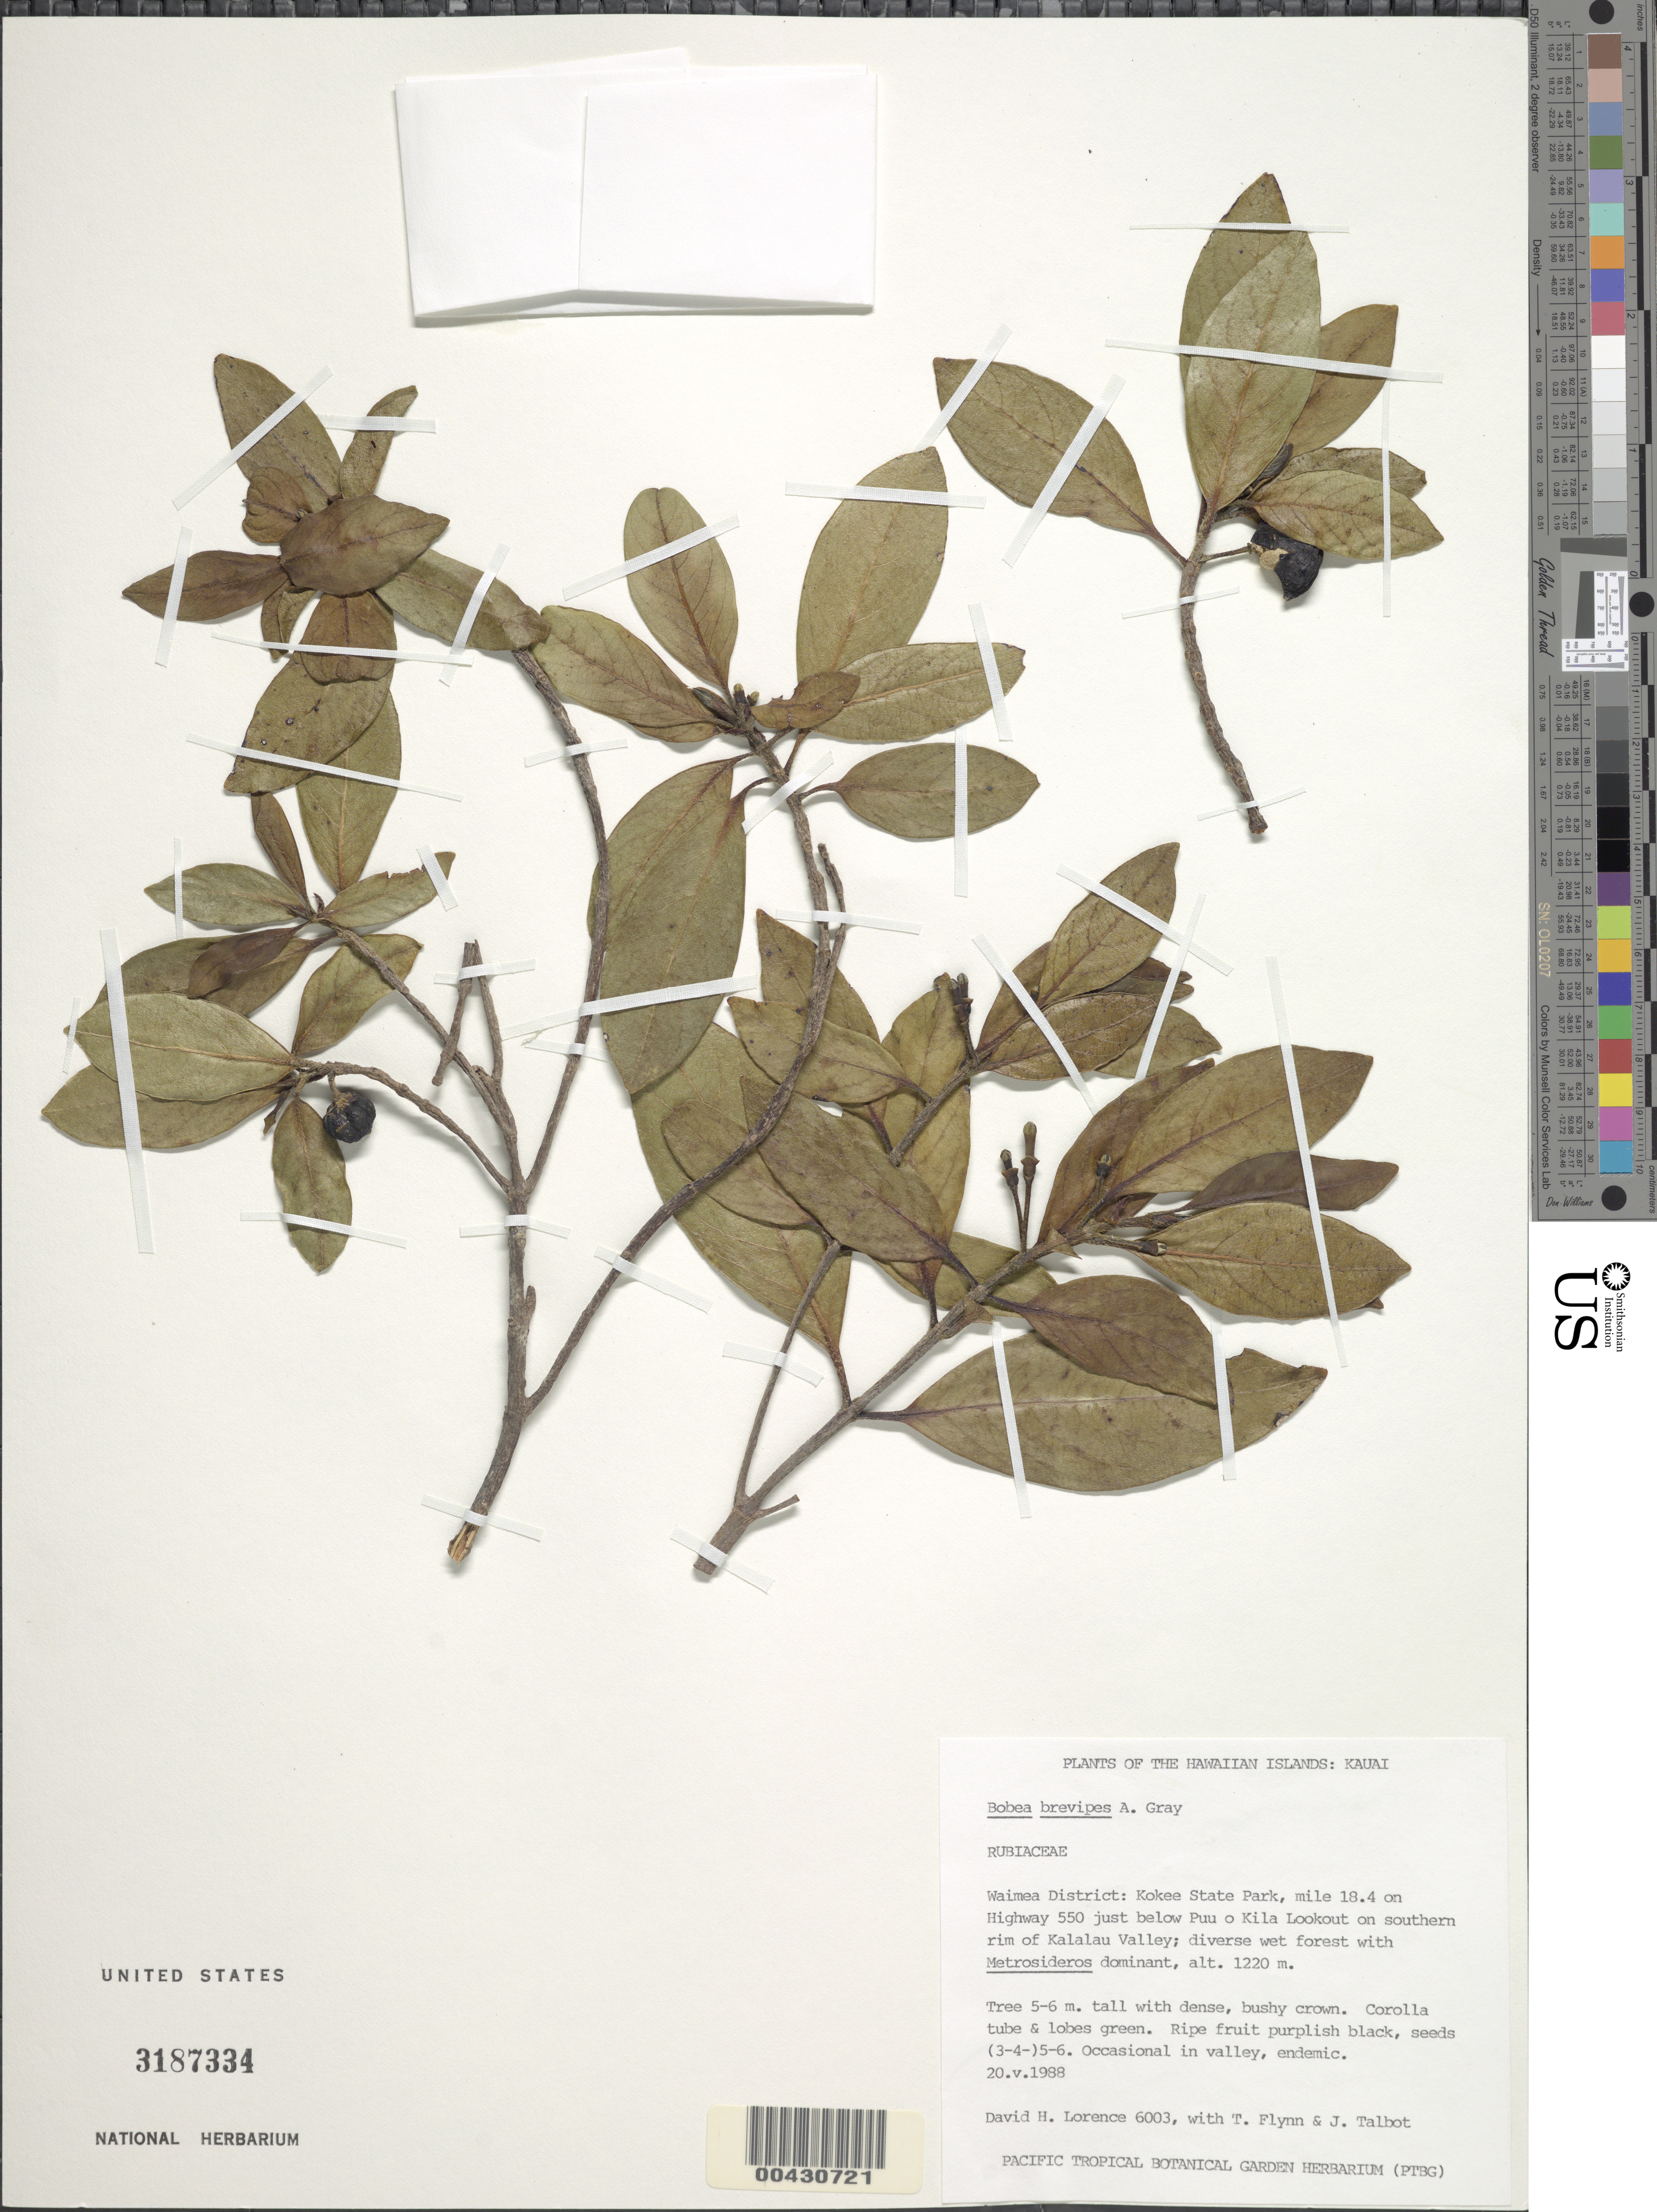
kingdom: Plantae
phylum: Tracheophyta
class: Magnoliopsida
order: Gentianales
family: Rubiaceae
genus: Bobea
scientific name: Bobea brevipes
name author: A. Gray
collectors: D. Lorence, T. W. Flynn & J. Talbot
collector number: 6003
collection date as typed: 20 May 1988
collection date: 1988-05-20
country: United States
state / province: Hawaii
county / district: Kauai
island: Kaua'i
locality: Waimea District: Kokee State Park, mile 18.4 on Hwy 550 just below Puu O Kila Lookout on S rim of Kalalau Valley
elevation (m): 1220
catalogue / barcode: US 3187334